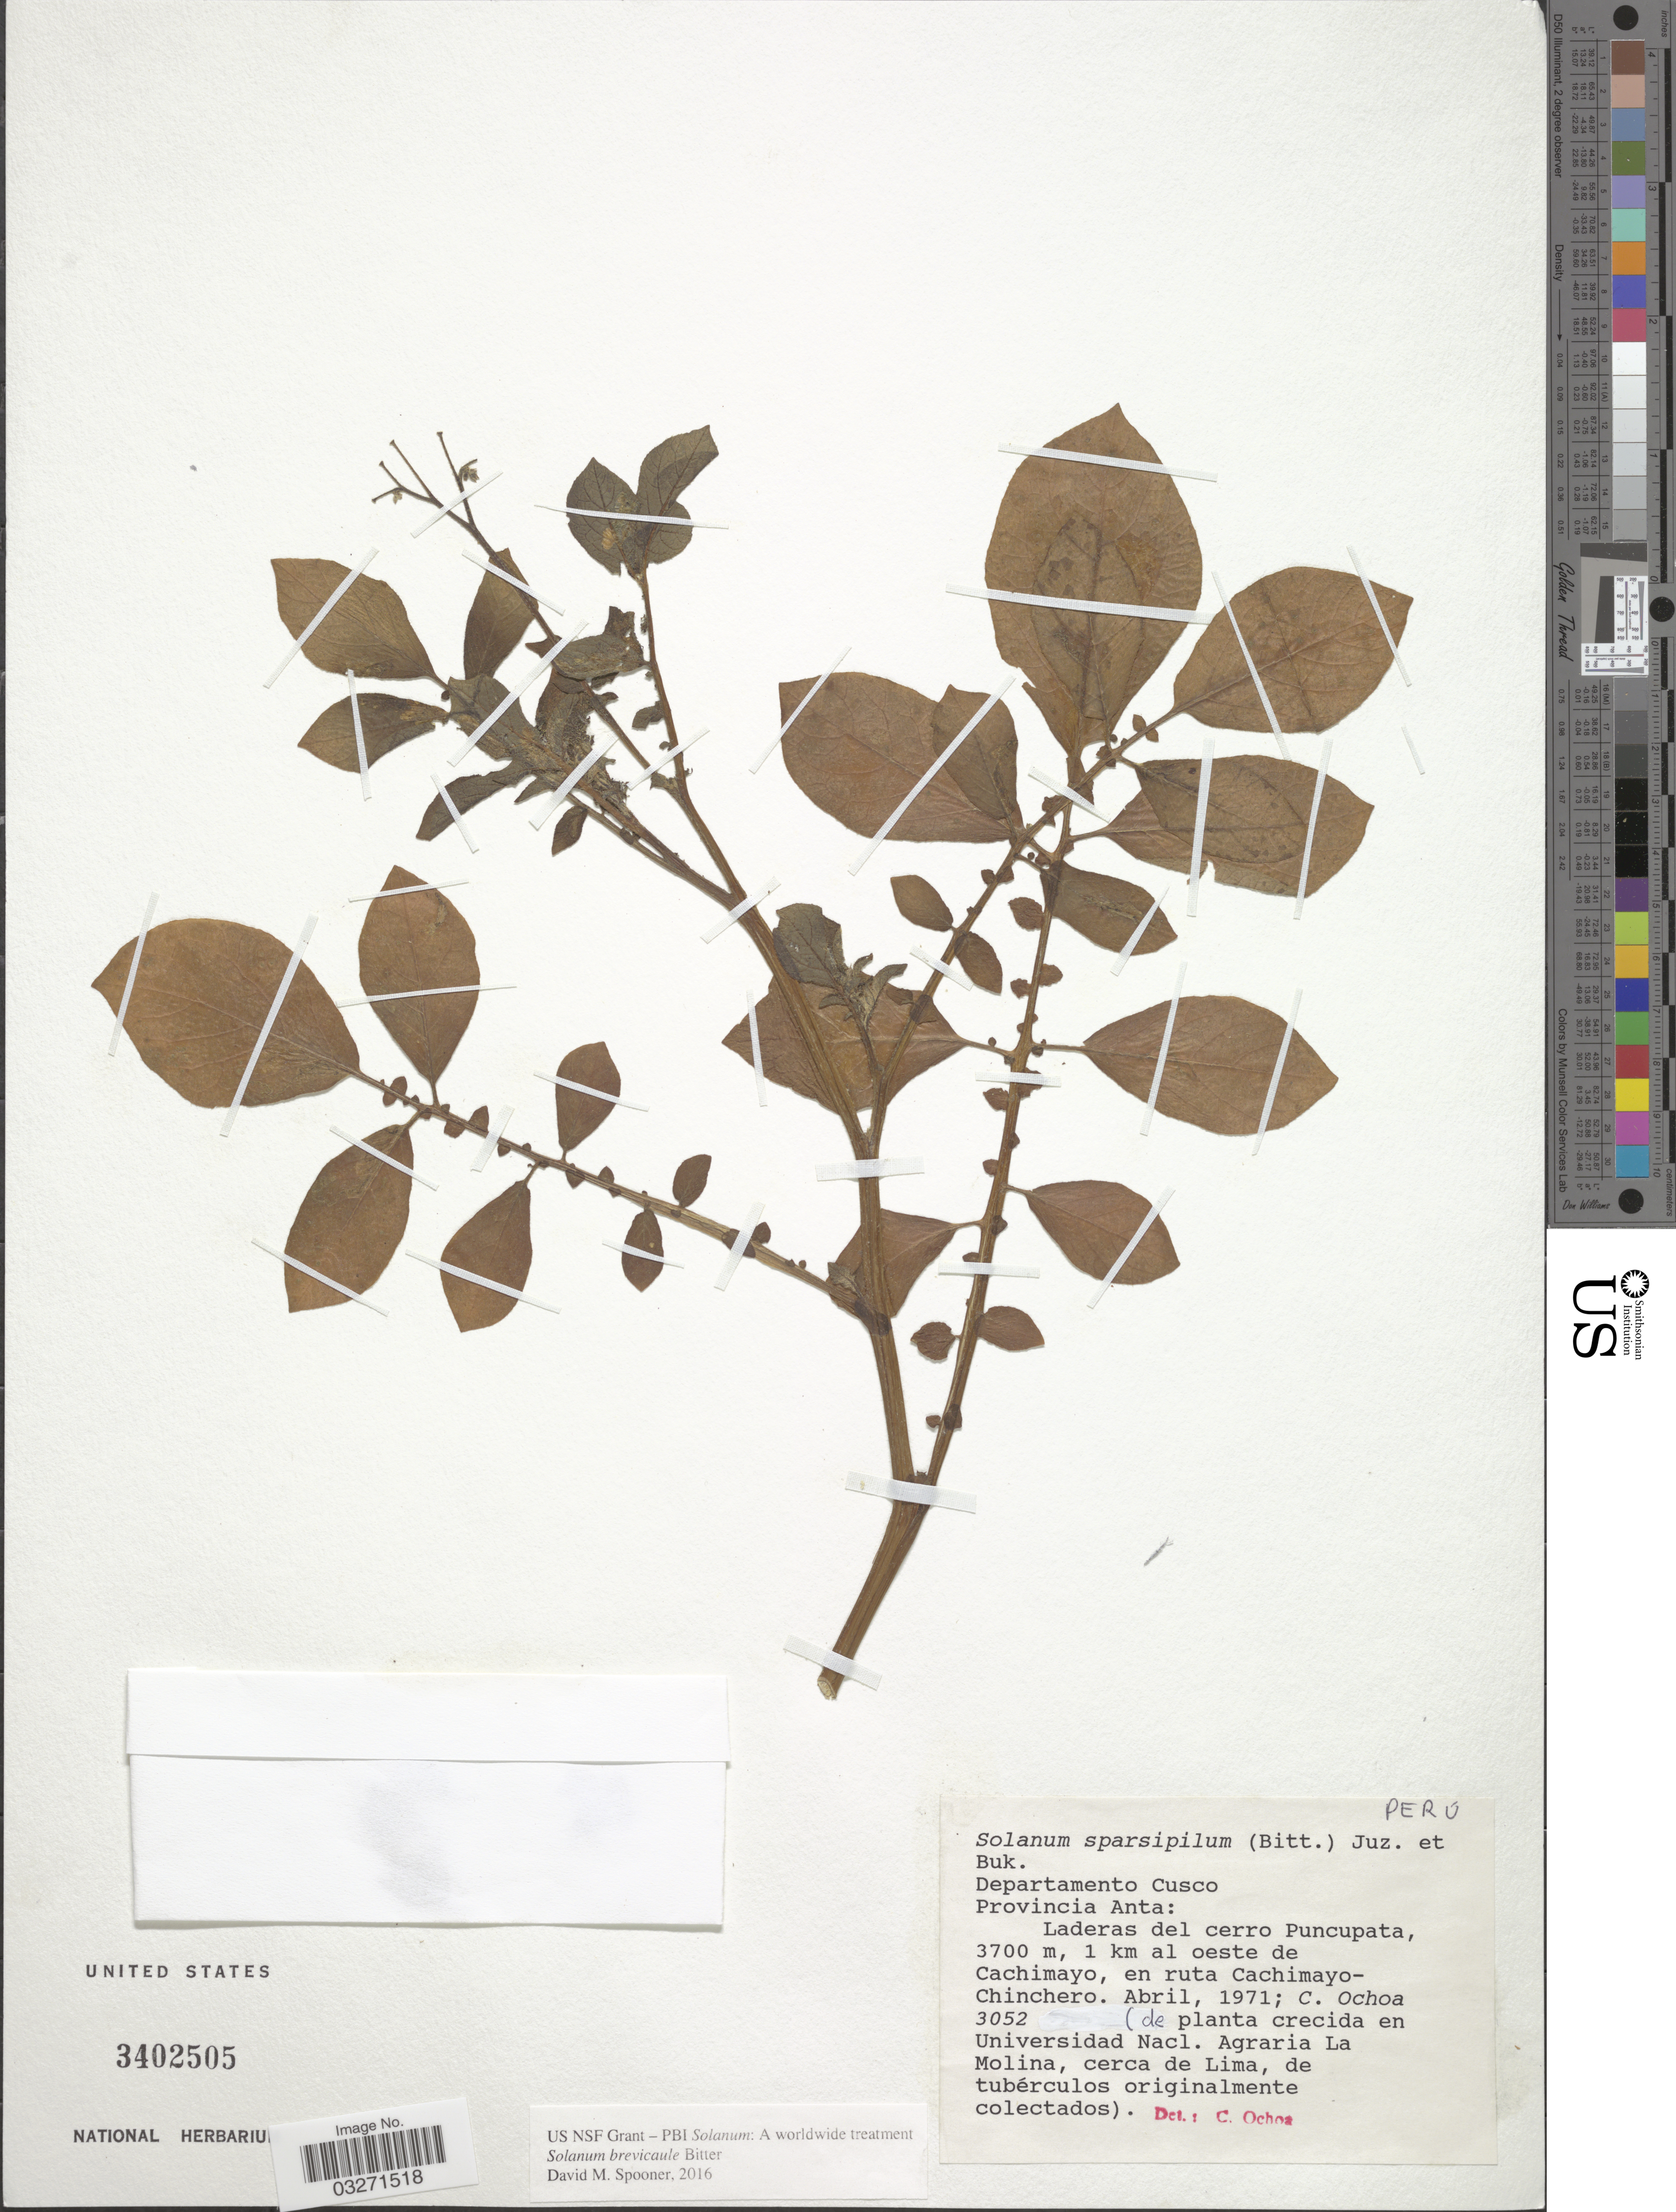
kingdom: Plantae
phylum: Tracheophyta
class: Magnoliopsida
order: Solanales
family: Solanaceae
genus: Solanum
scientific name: Solanum brevicaule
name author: Bitter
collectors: C. Ochoa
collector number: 3052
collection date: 1971-04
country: Peru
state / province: Cusco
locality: Departamento Cusco. Provincia Anta: Laderas del cerro Puncupata, 1 km al oeste de Cachimayo, en ruta Cachimayo-Chinchero.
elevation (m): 3700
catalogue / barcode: US 3402505